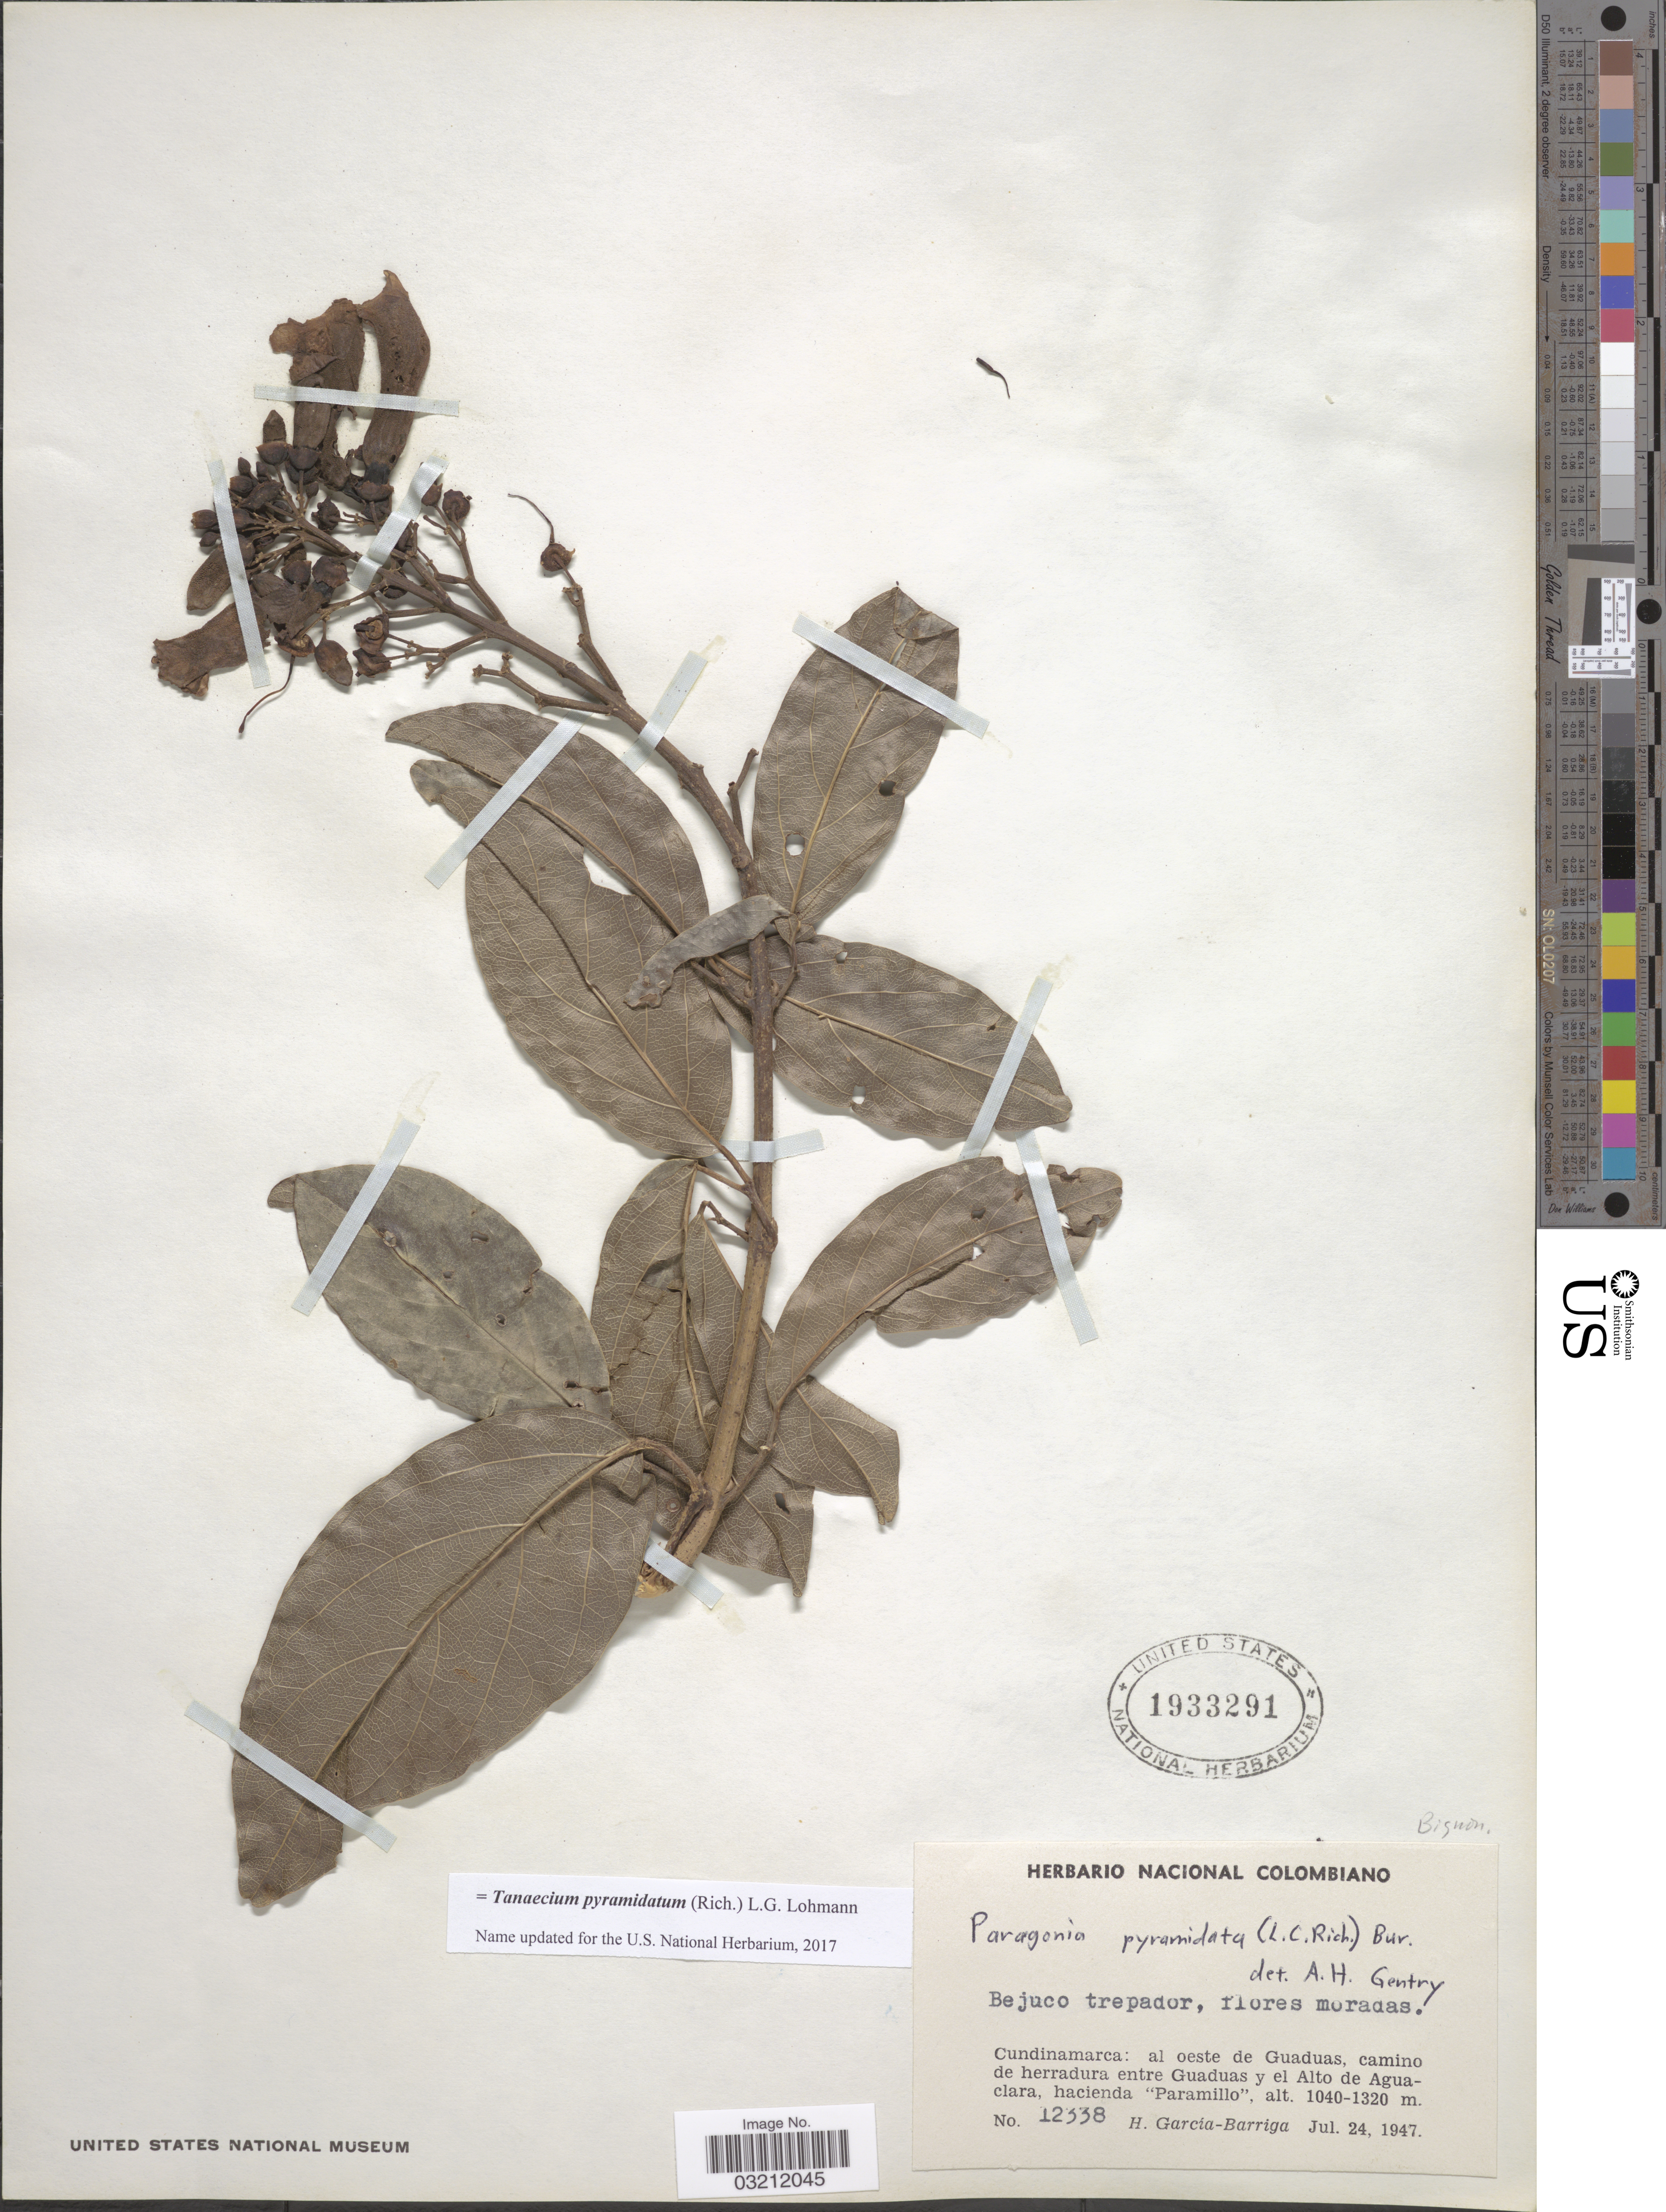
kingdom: Plantae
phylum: Tracheophyta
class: Magnoliopsida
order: Lamiales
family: Bignoniaceae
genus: Tanaecium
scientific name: Tanaecium pyramidatum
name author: (Rich.) L.G. Lohmann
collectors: H. García Barriga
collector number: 12338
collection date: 1947-07-24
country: Colombia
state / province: Cundinamarca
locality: Al oeste de Guaduas, camino de herradura entre Guaduas y el Alto de Aguaclara, hacienda "Paramillo".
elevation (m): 1040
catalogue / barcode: US 1933291